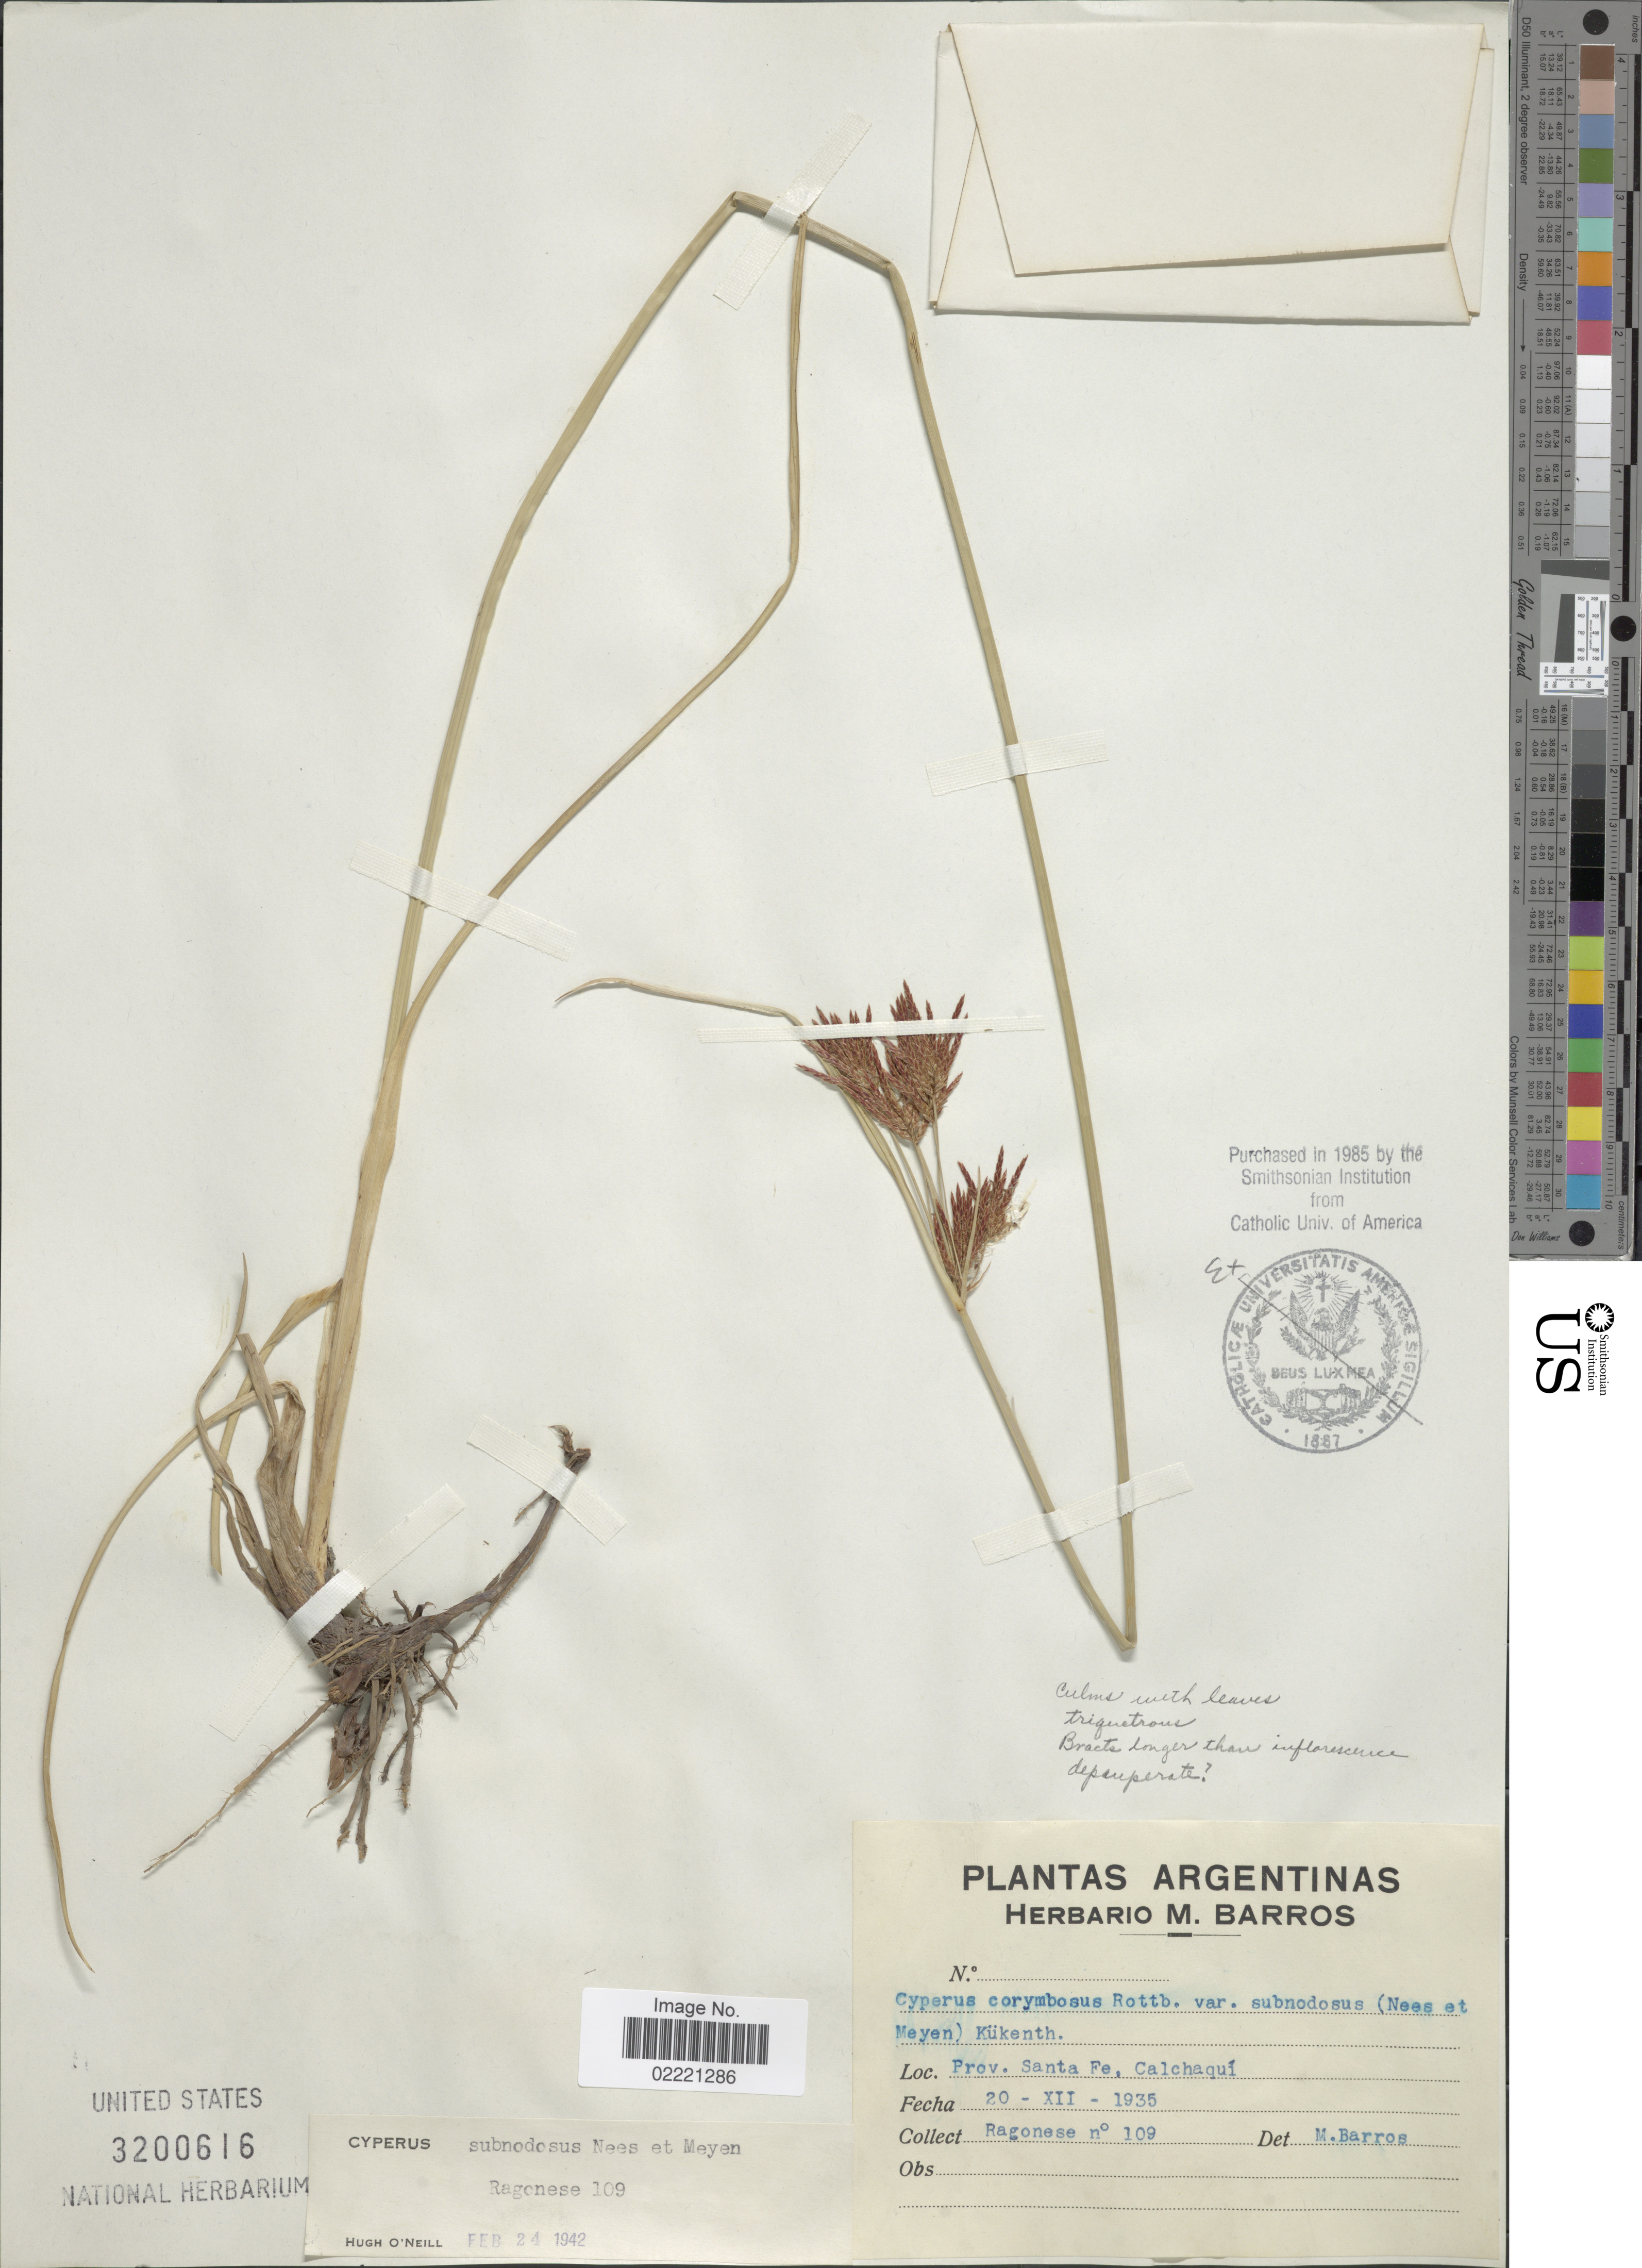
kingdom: Plantae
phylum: Tracheophyta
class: Liliopsida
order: Poales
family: Cyperaceae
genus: Cyperus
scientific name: Cyperus corymbosus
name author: Rottb.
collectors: Ragonese, --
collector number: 109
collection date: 1935-12-20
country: Argentina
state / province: Santa Fe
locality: Calchaqui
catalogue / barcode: US 3200616